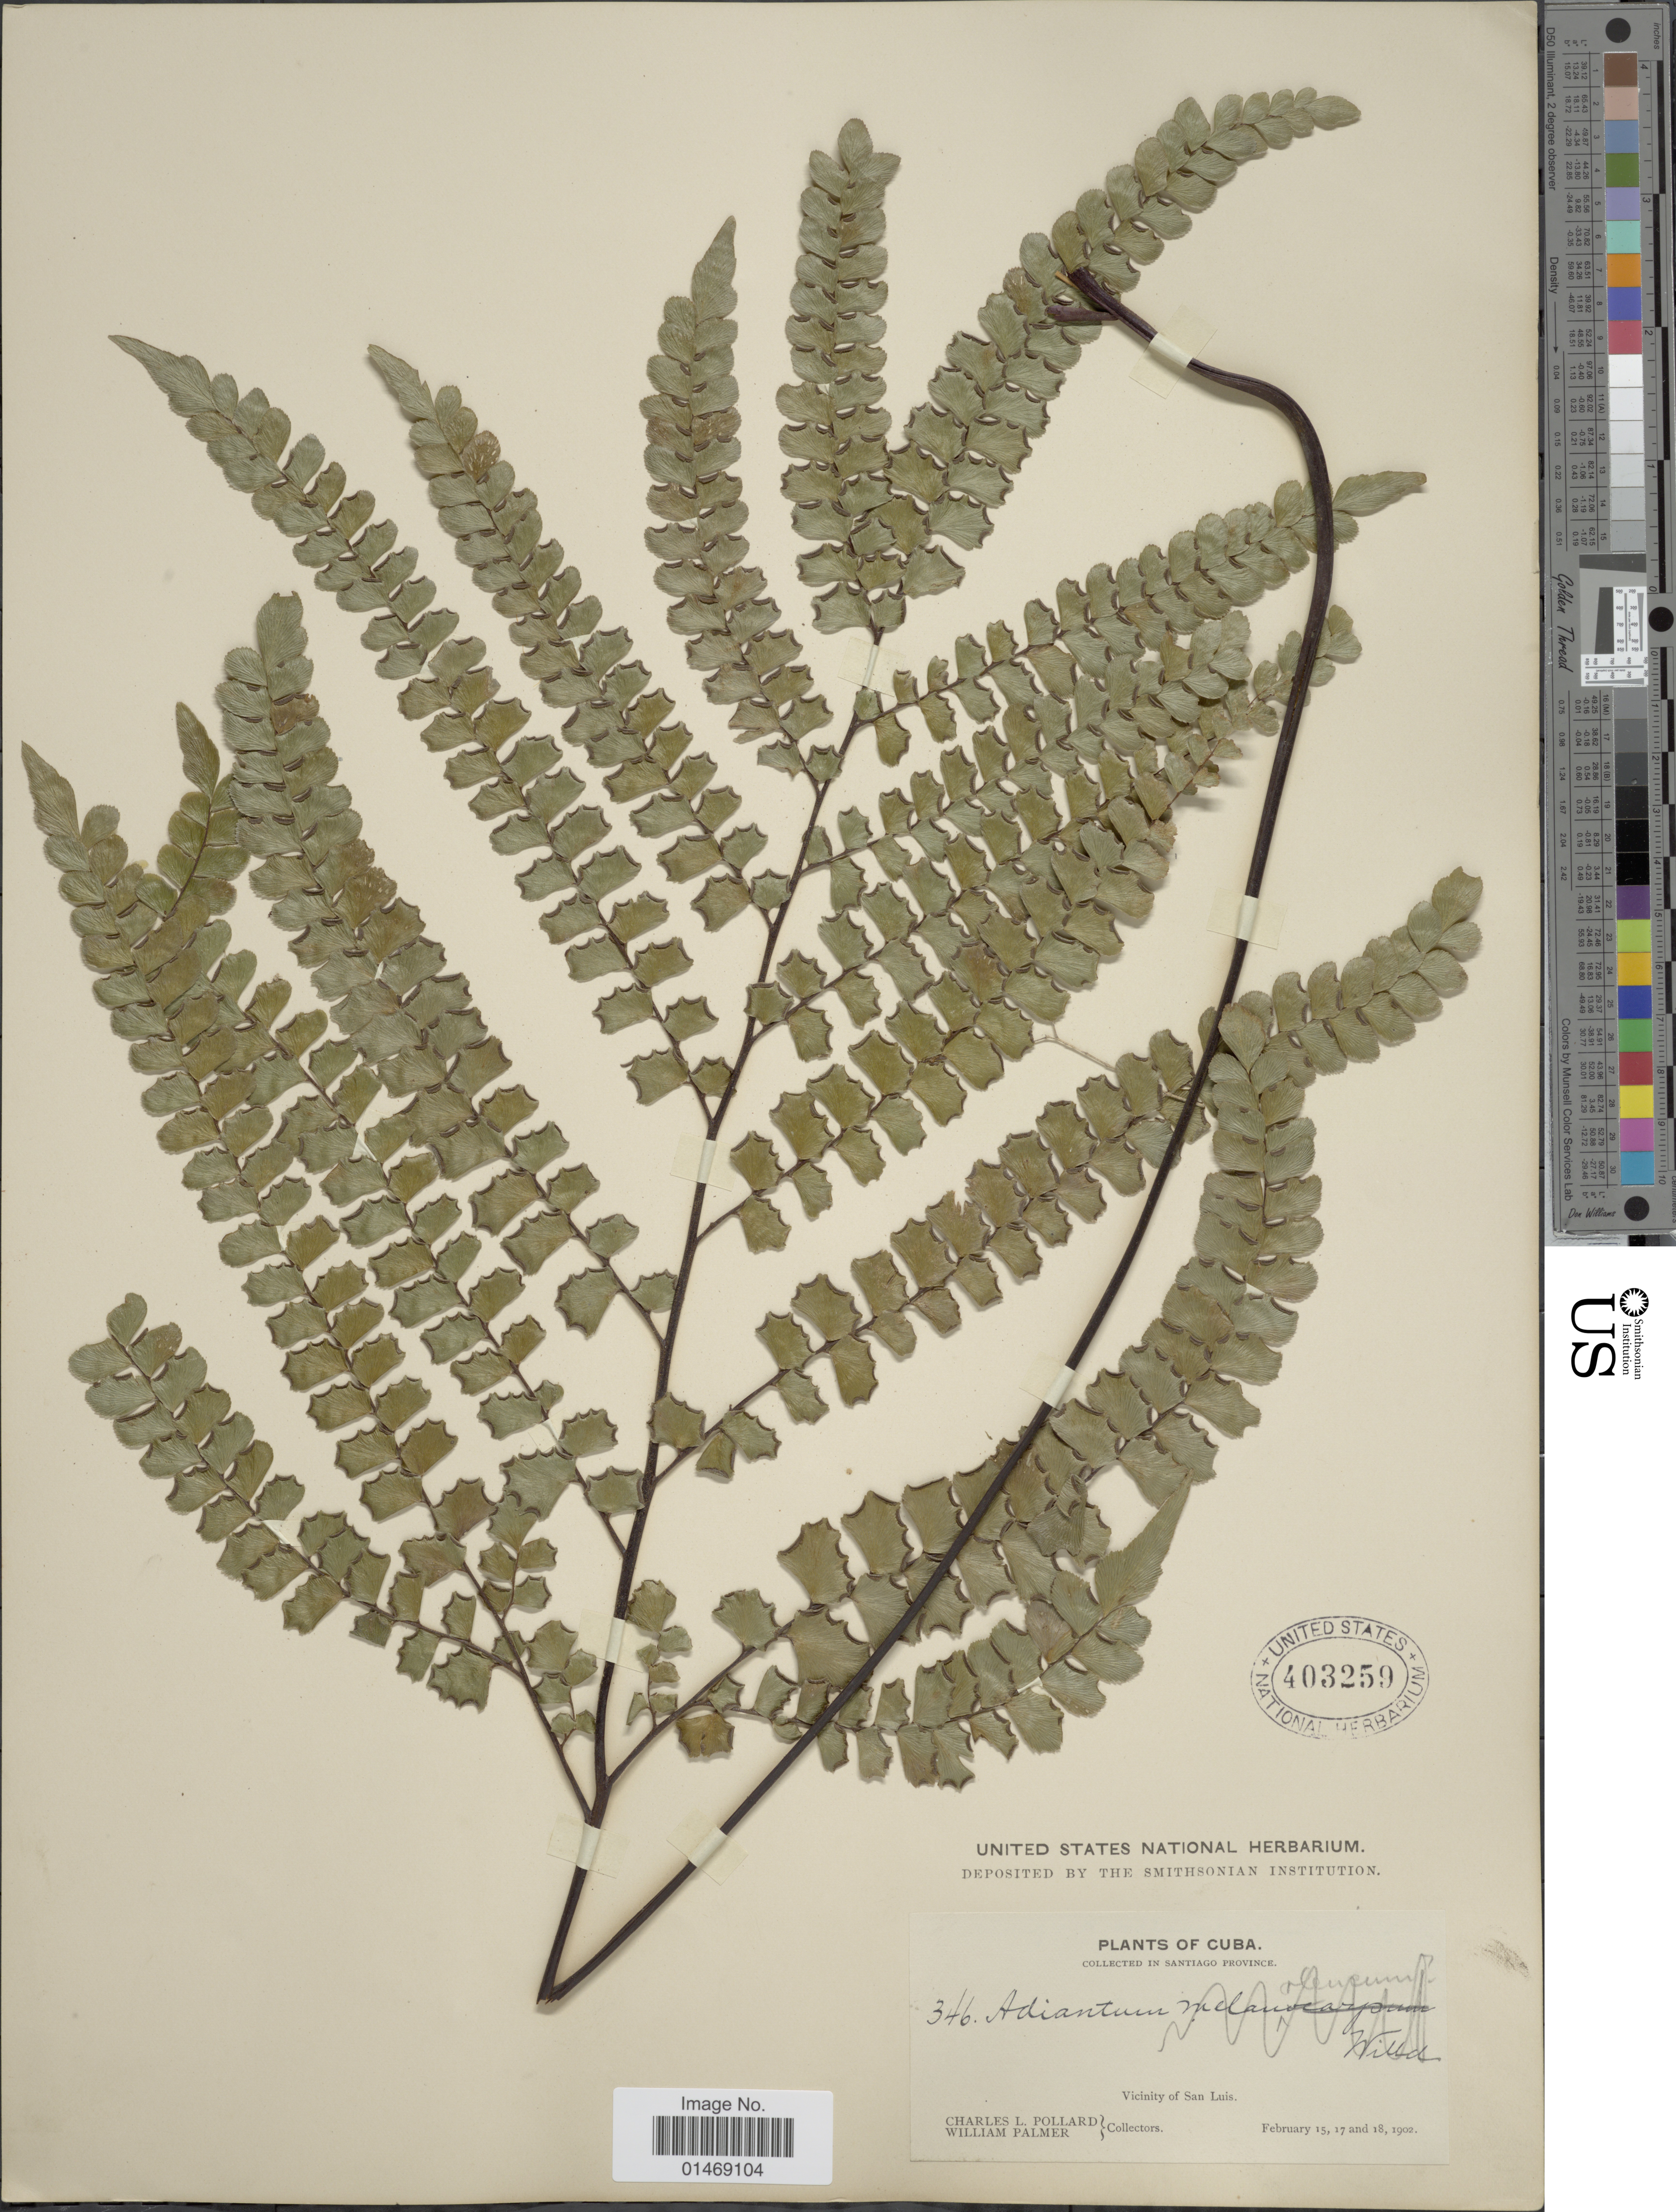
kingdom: Plantae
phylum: Tracheophyta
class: Polypodiopsida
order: Polypodiales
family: Pteridaceae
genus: Adiantum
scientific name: Adiantum melanoleucum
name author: Willd.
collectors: C. L. Pollard & W. Palmer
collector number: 346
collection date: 1902-02-15/1908-02-18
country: Cuba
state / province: Santiago de Cuba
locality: In Santiago Province, Vicinity of San Luis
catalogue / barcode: US 403259